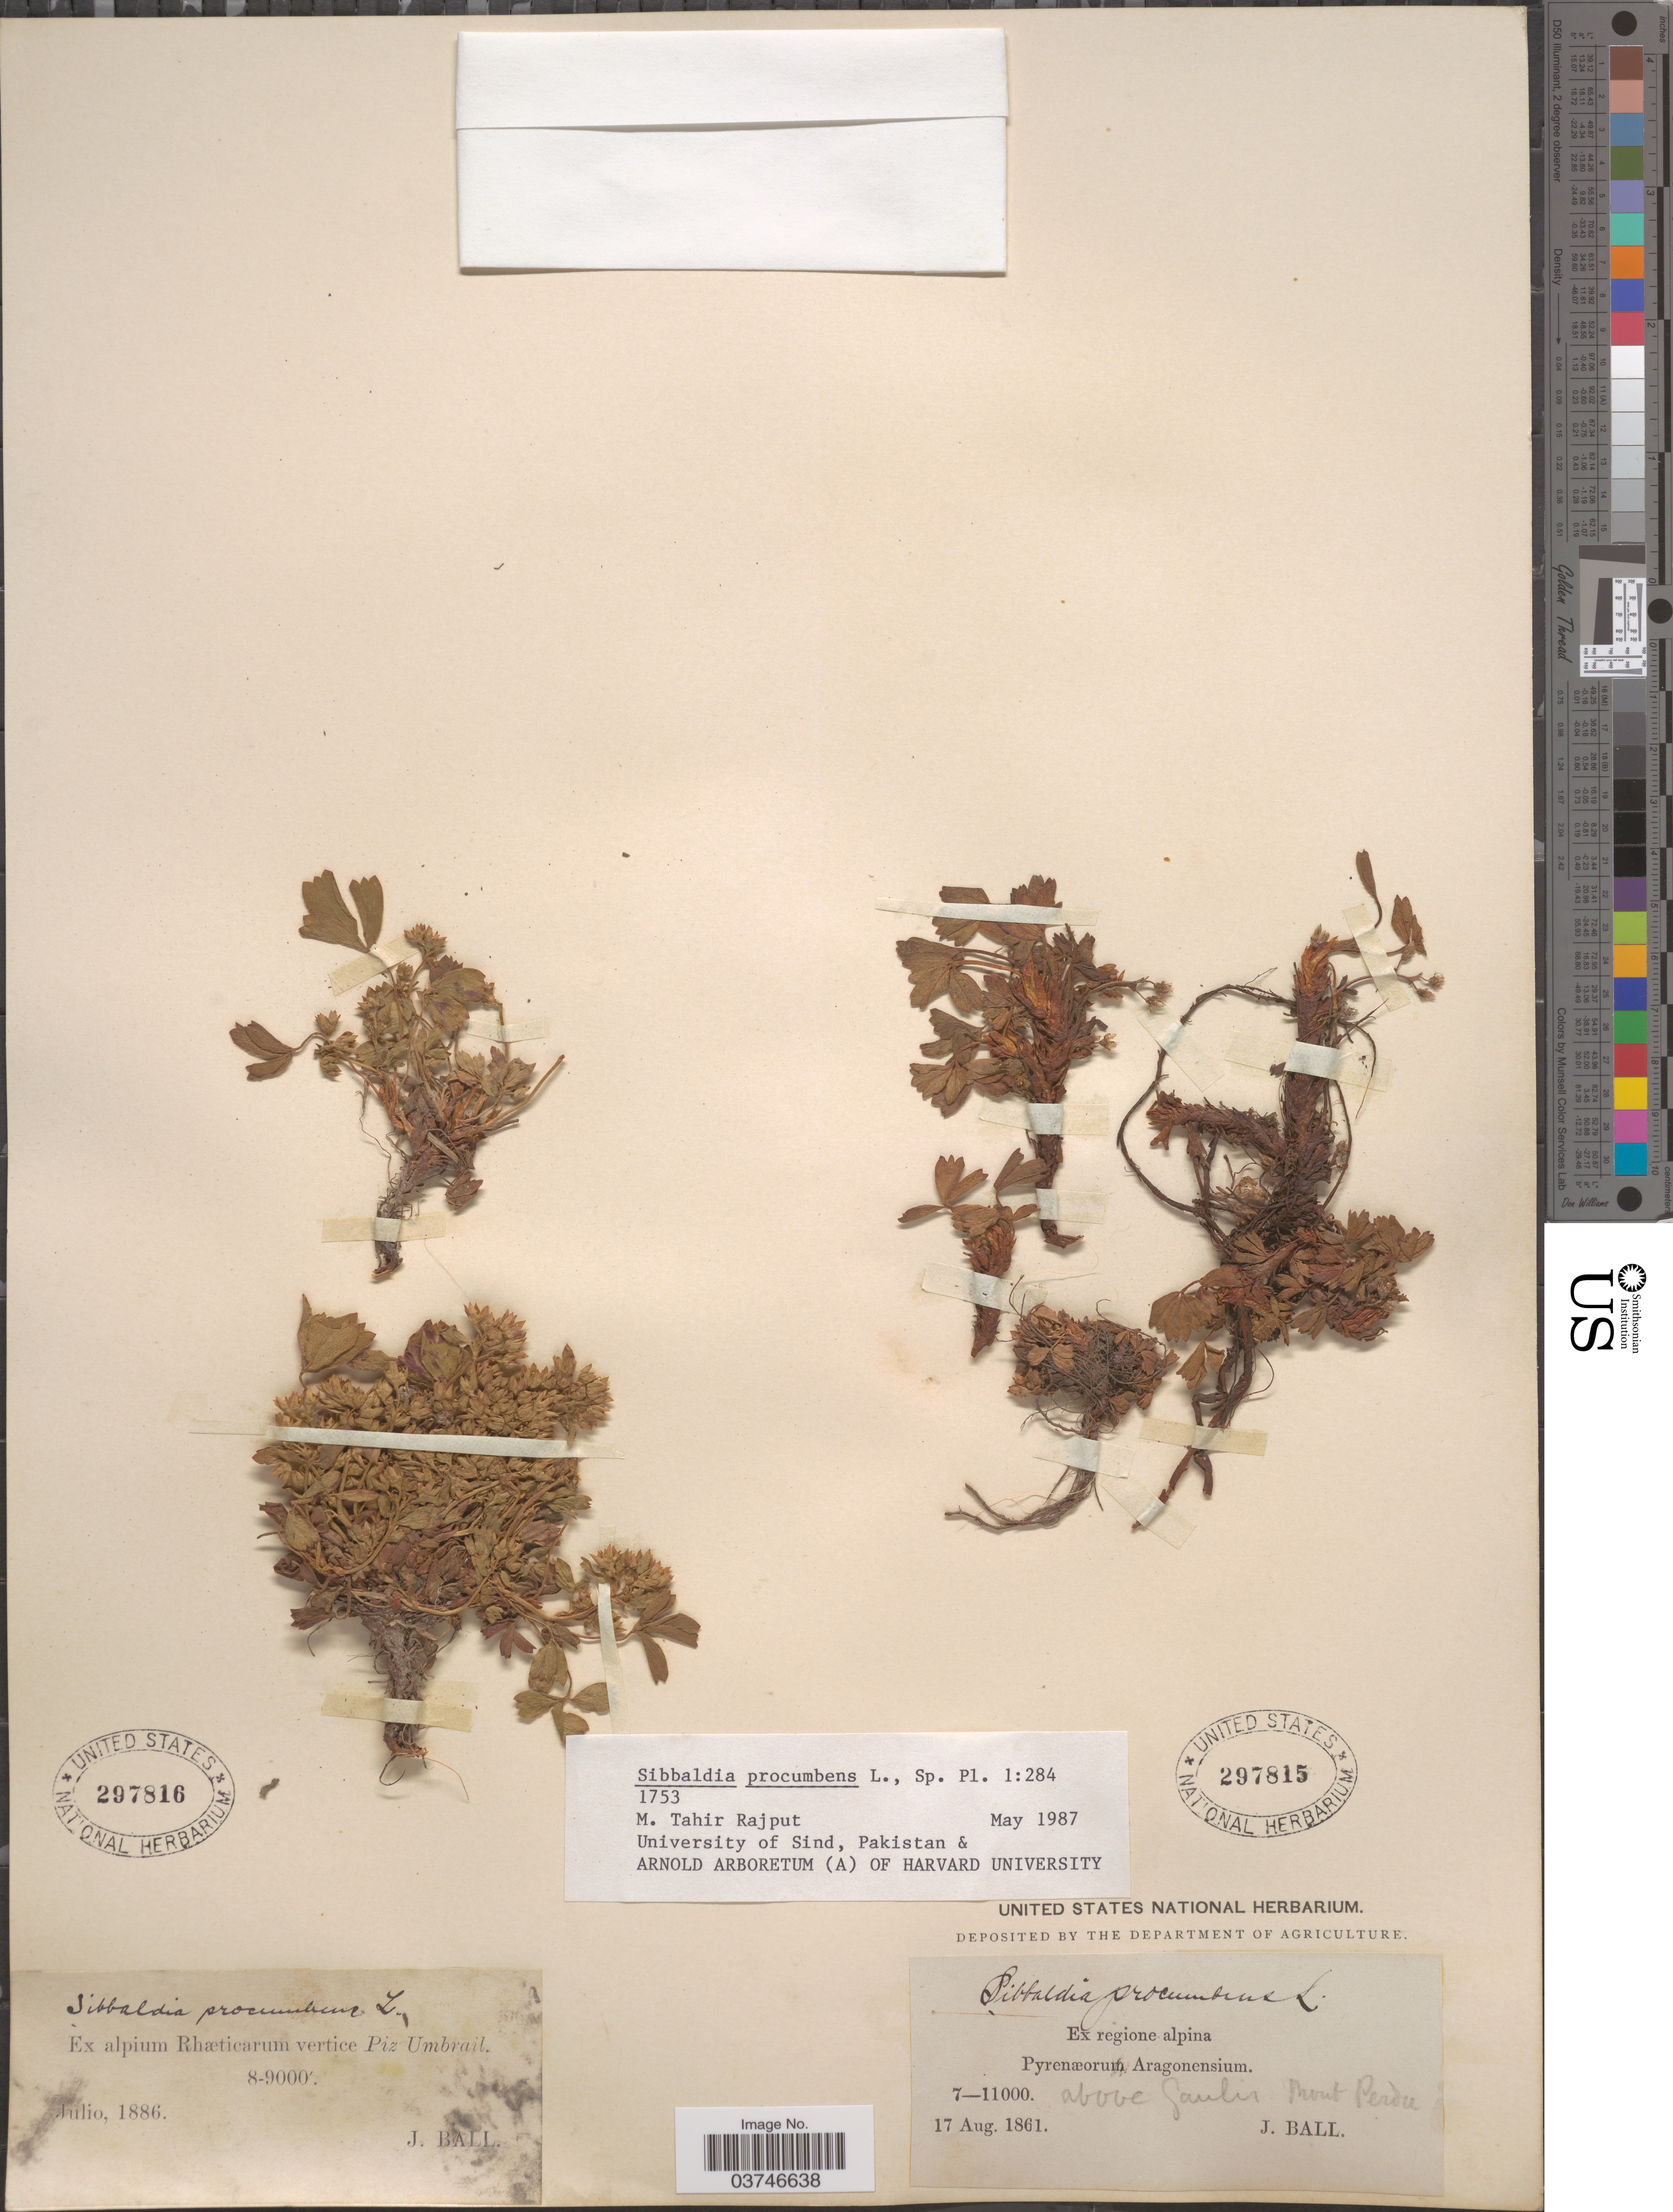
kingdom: Plantae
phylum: Tracheophyta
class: Magnoliopsida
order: Rosales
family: Rosaceae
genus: Sibbaldia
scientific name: Sibbaldia procumbens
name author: L.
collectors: J. Ball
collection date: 1861-08-17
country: Spain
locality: Ex regione alpina Pyrenæorum Aragonensium. Above Gaulin Mont Perdu.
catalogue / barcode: US 297815